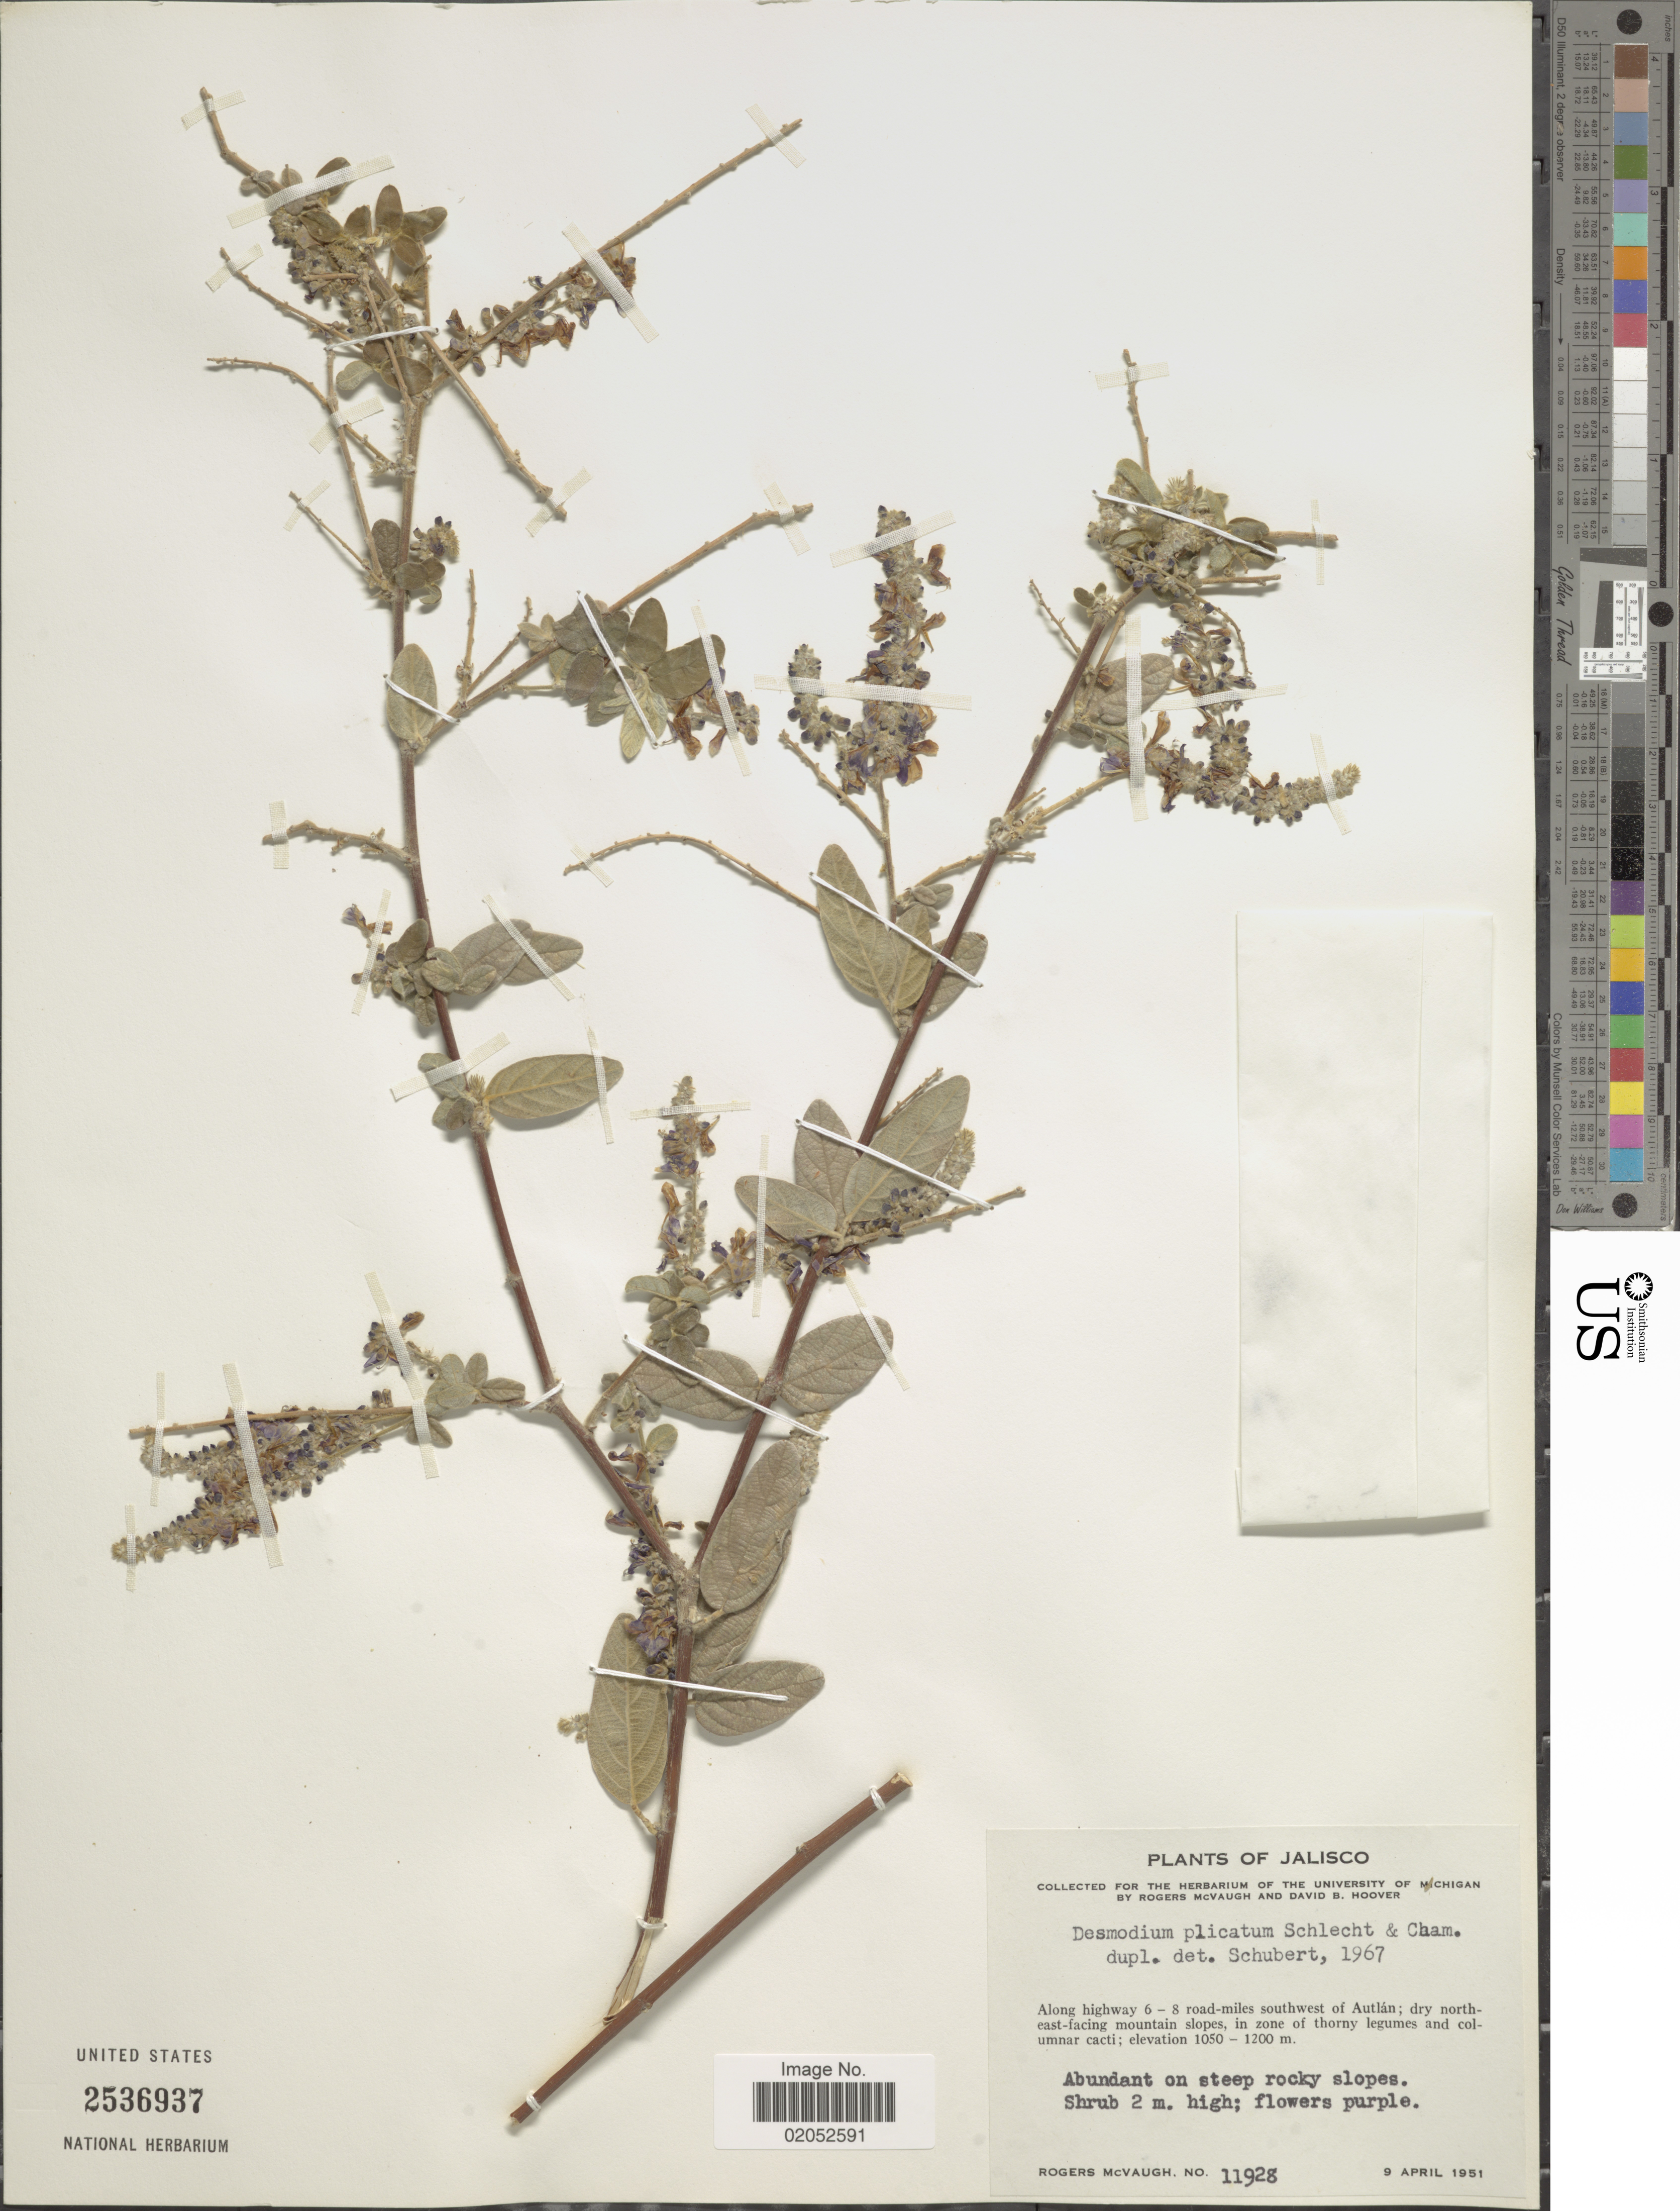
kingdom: Plantae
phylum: Tracheophyta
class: Magnoliopsida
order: Fabales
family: Fabaceae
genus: Desmodium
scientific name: Desmodium plicatum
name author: Schltdl. & Cham.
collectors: R. McVaugh & D. B. Hoover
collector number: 11928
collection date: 1951-04-09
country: Mexico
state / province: Jalisco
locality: Along Highway 6-8 road miles southwest of Autlan, dry north-east-facing mountain slopes, in zone of thorny legumes and collumnar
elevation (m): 1050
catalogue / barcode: US 2536937